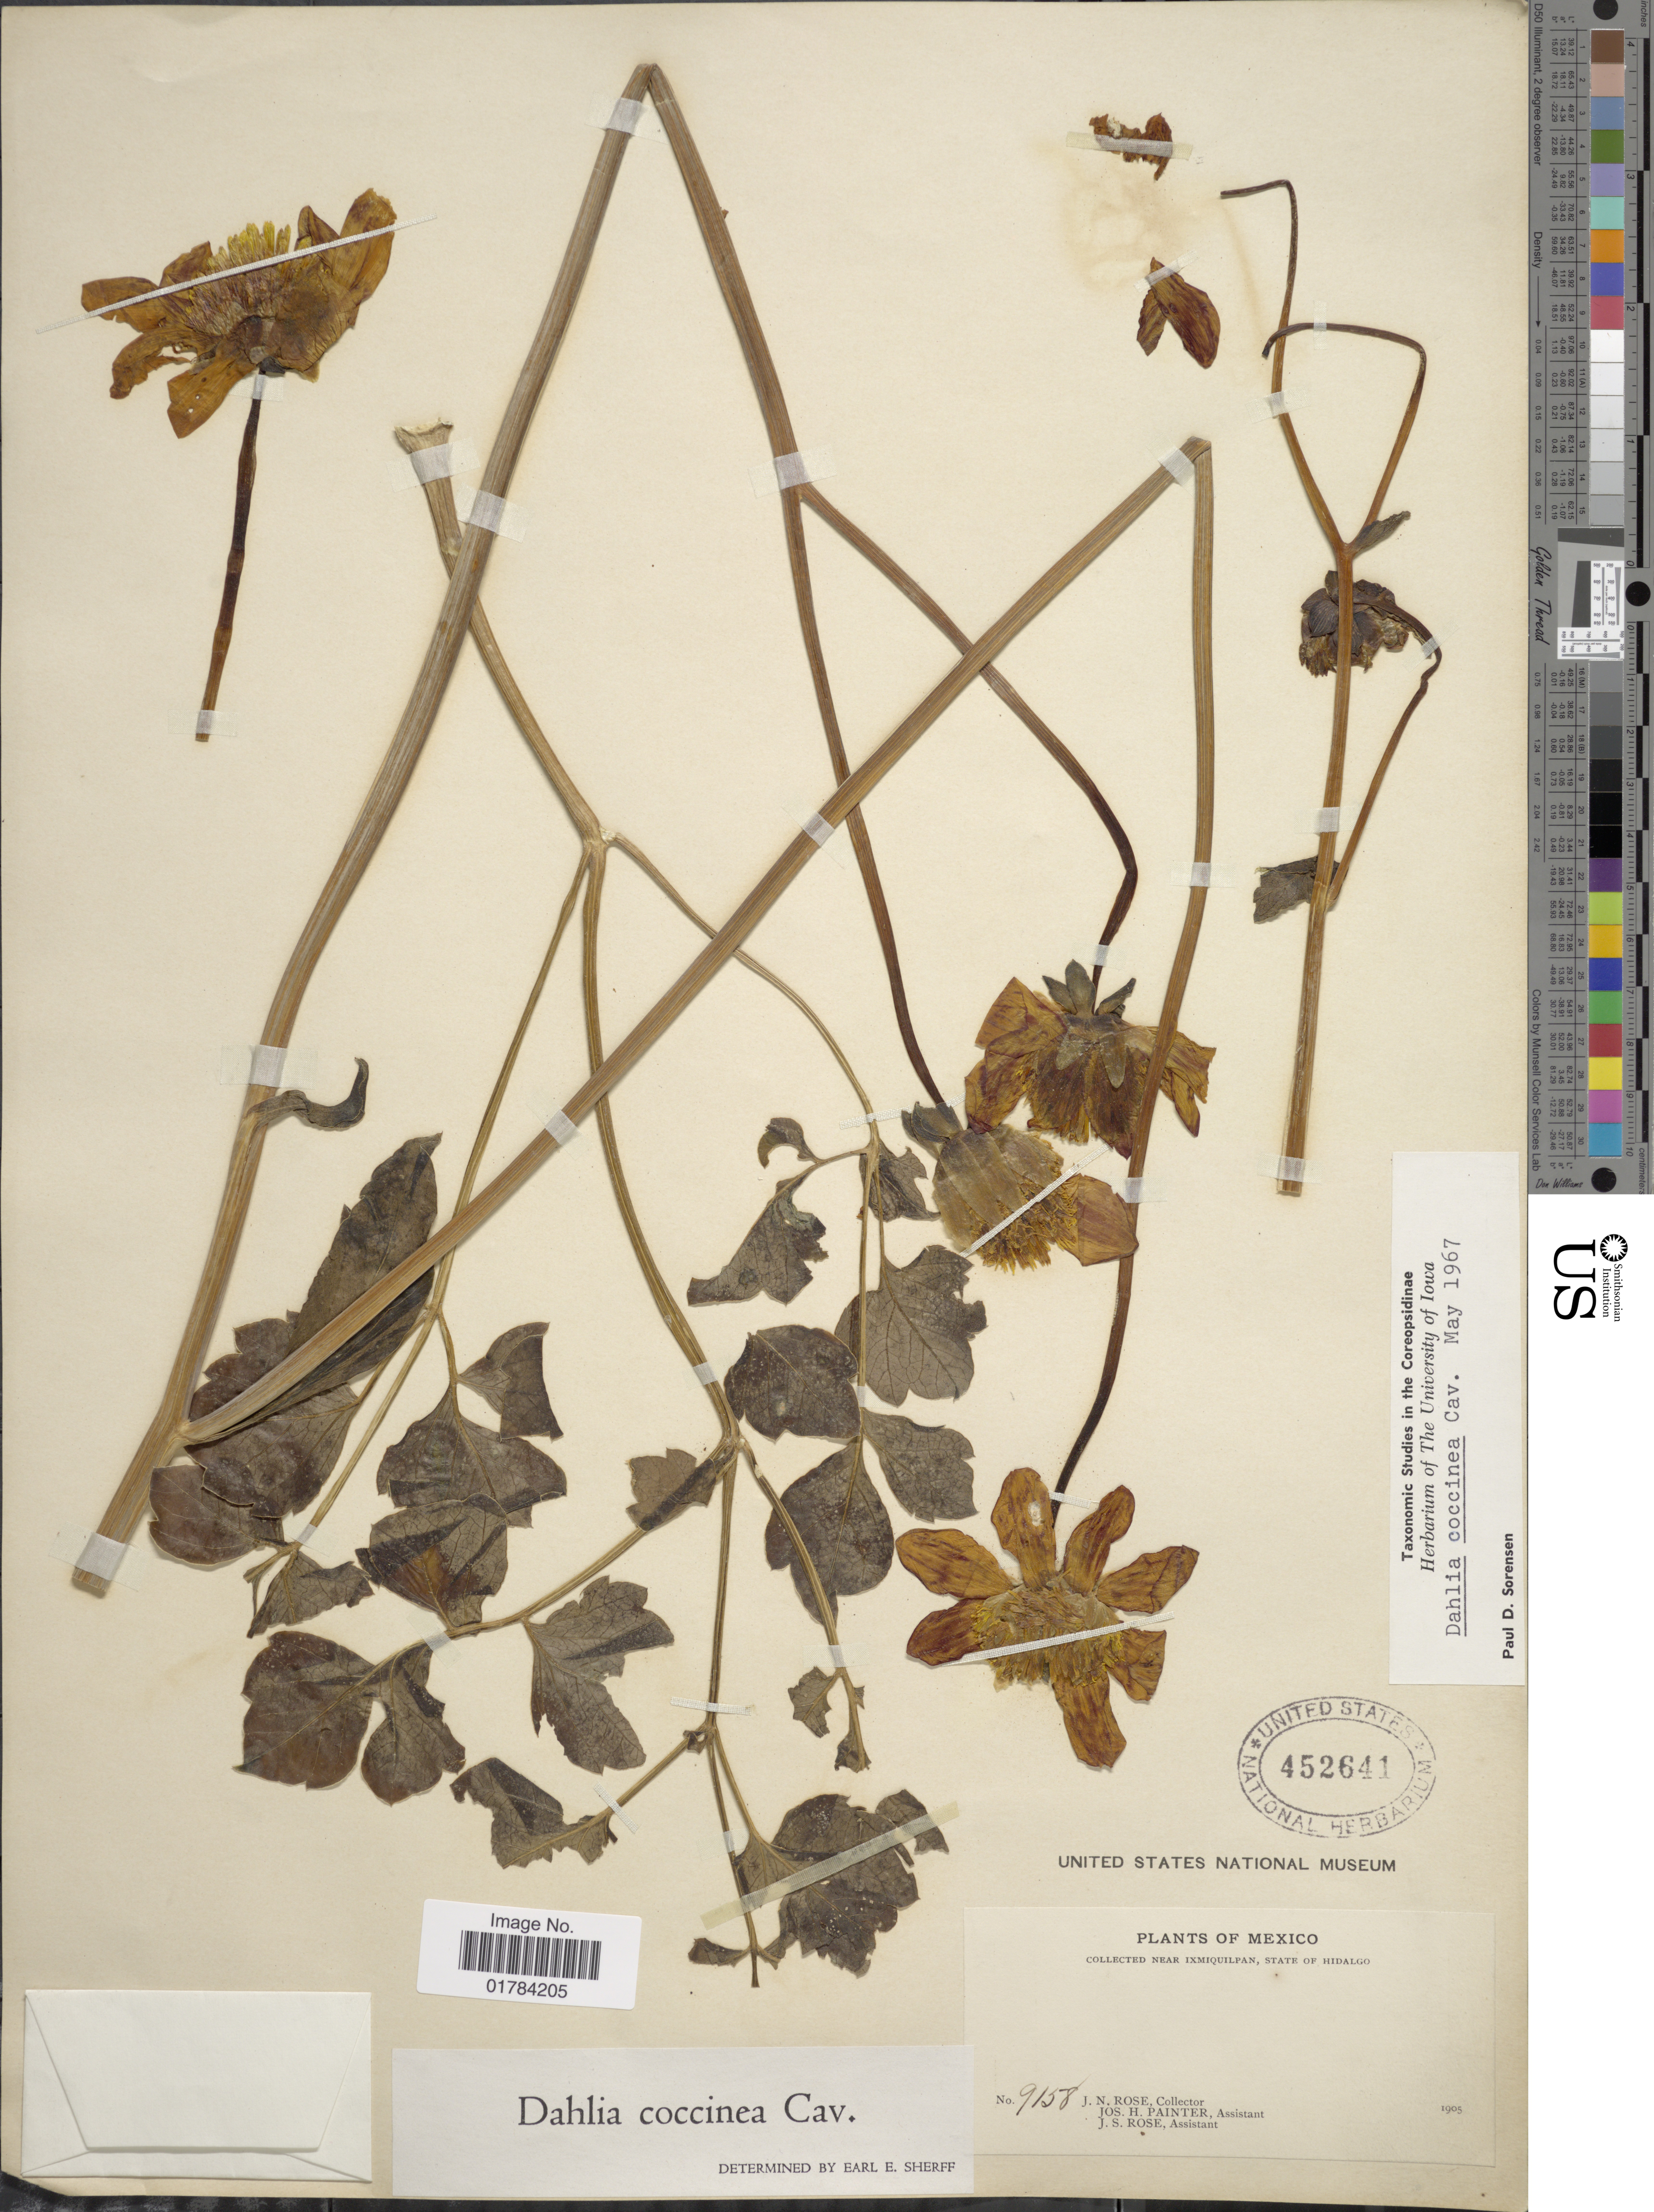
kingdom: Plantae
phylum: Tracheophyta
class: Magnoliopsida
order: Asterales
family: Asteraceae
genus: Dahlia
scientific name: Dahlia coccinea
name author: Cav.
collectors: J. N. Rose, J. H. Painter & J. S. Rose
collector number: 9158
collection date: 1905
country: Mexico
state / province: Hidalgo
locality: Near Ixmiquilpan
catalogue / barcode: US 452641